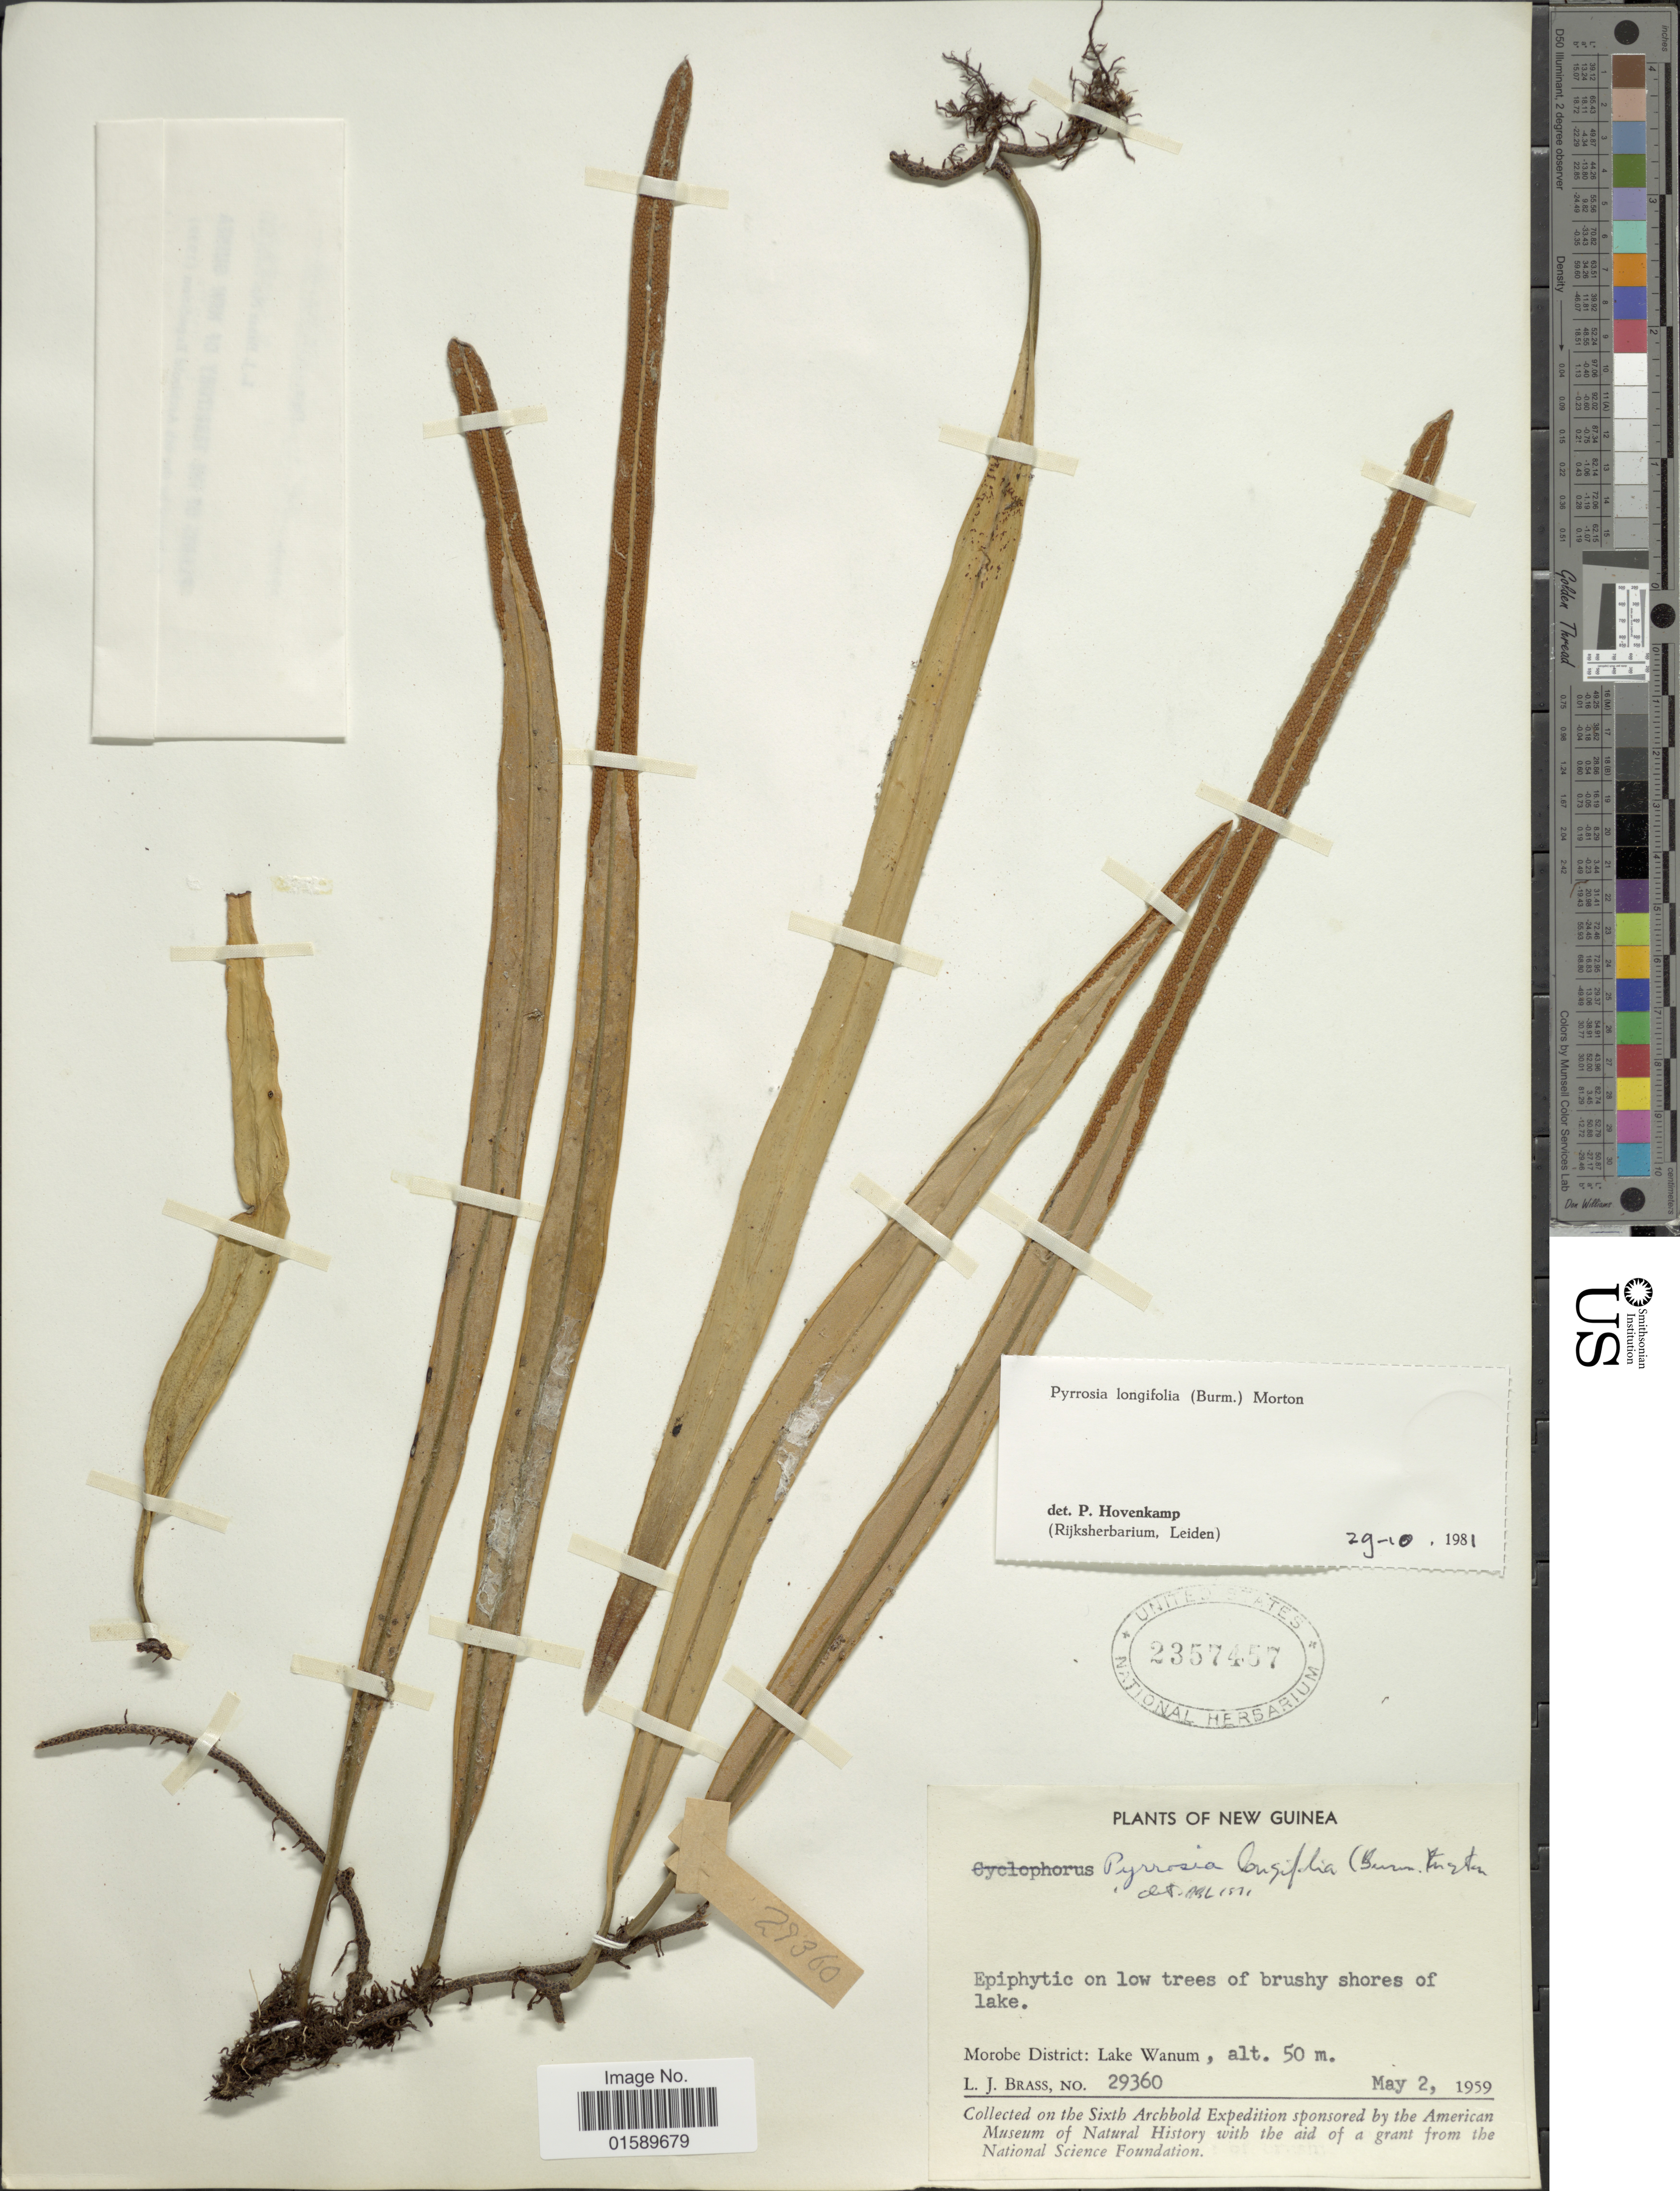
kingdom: Plantae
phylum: Tracheophyta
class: Polypodiopsida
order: Polypodiales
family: Polypodiaceae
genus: Pyrrosia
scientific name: Pyrrosia longifolia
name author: (Burm. f.) C.V. Morton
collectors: L. J. Brass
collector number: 29360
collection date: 1959-05-02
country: Papua New Guinea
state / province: Morobe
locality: New Guinea, Morobe District: Lake Wanum.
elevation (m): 50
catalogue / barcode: US 2357457